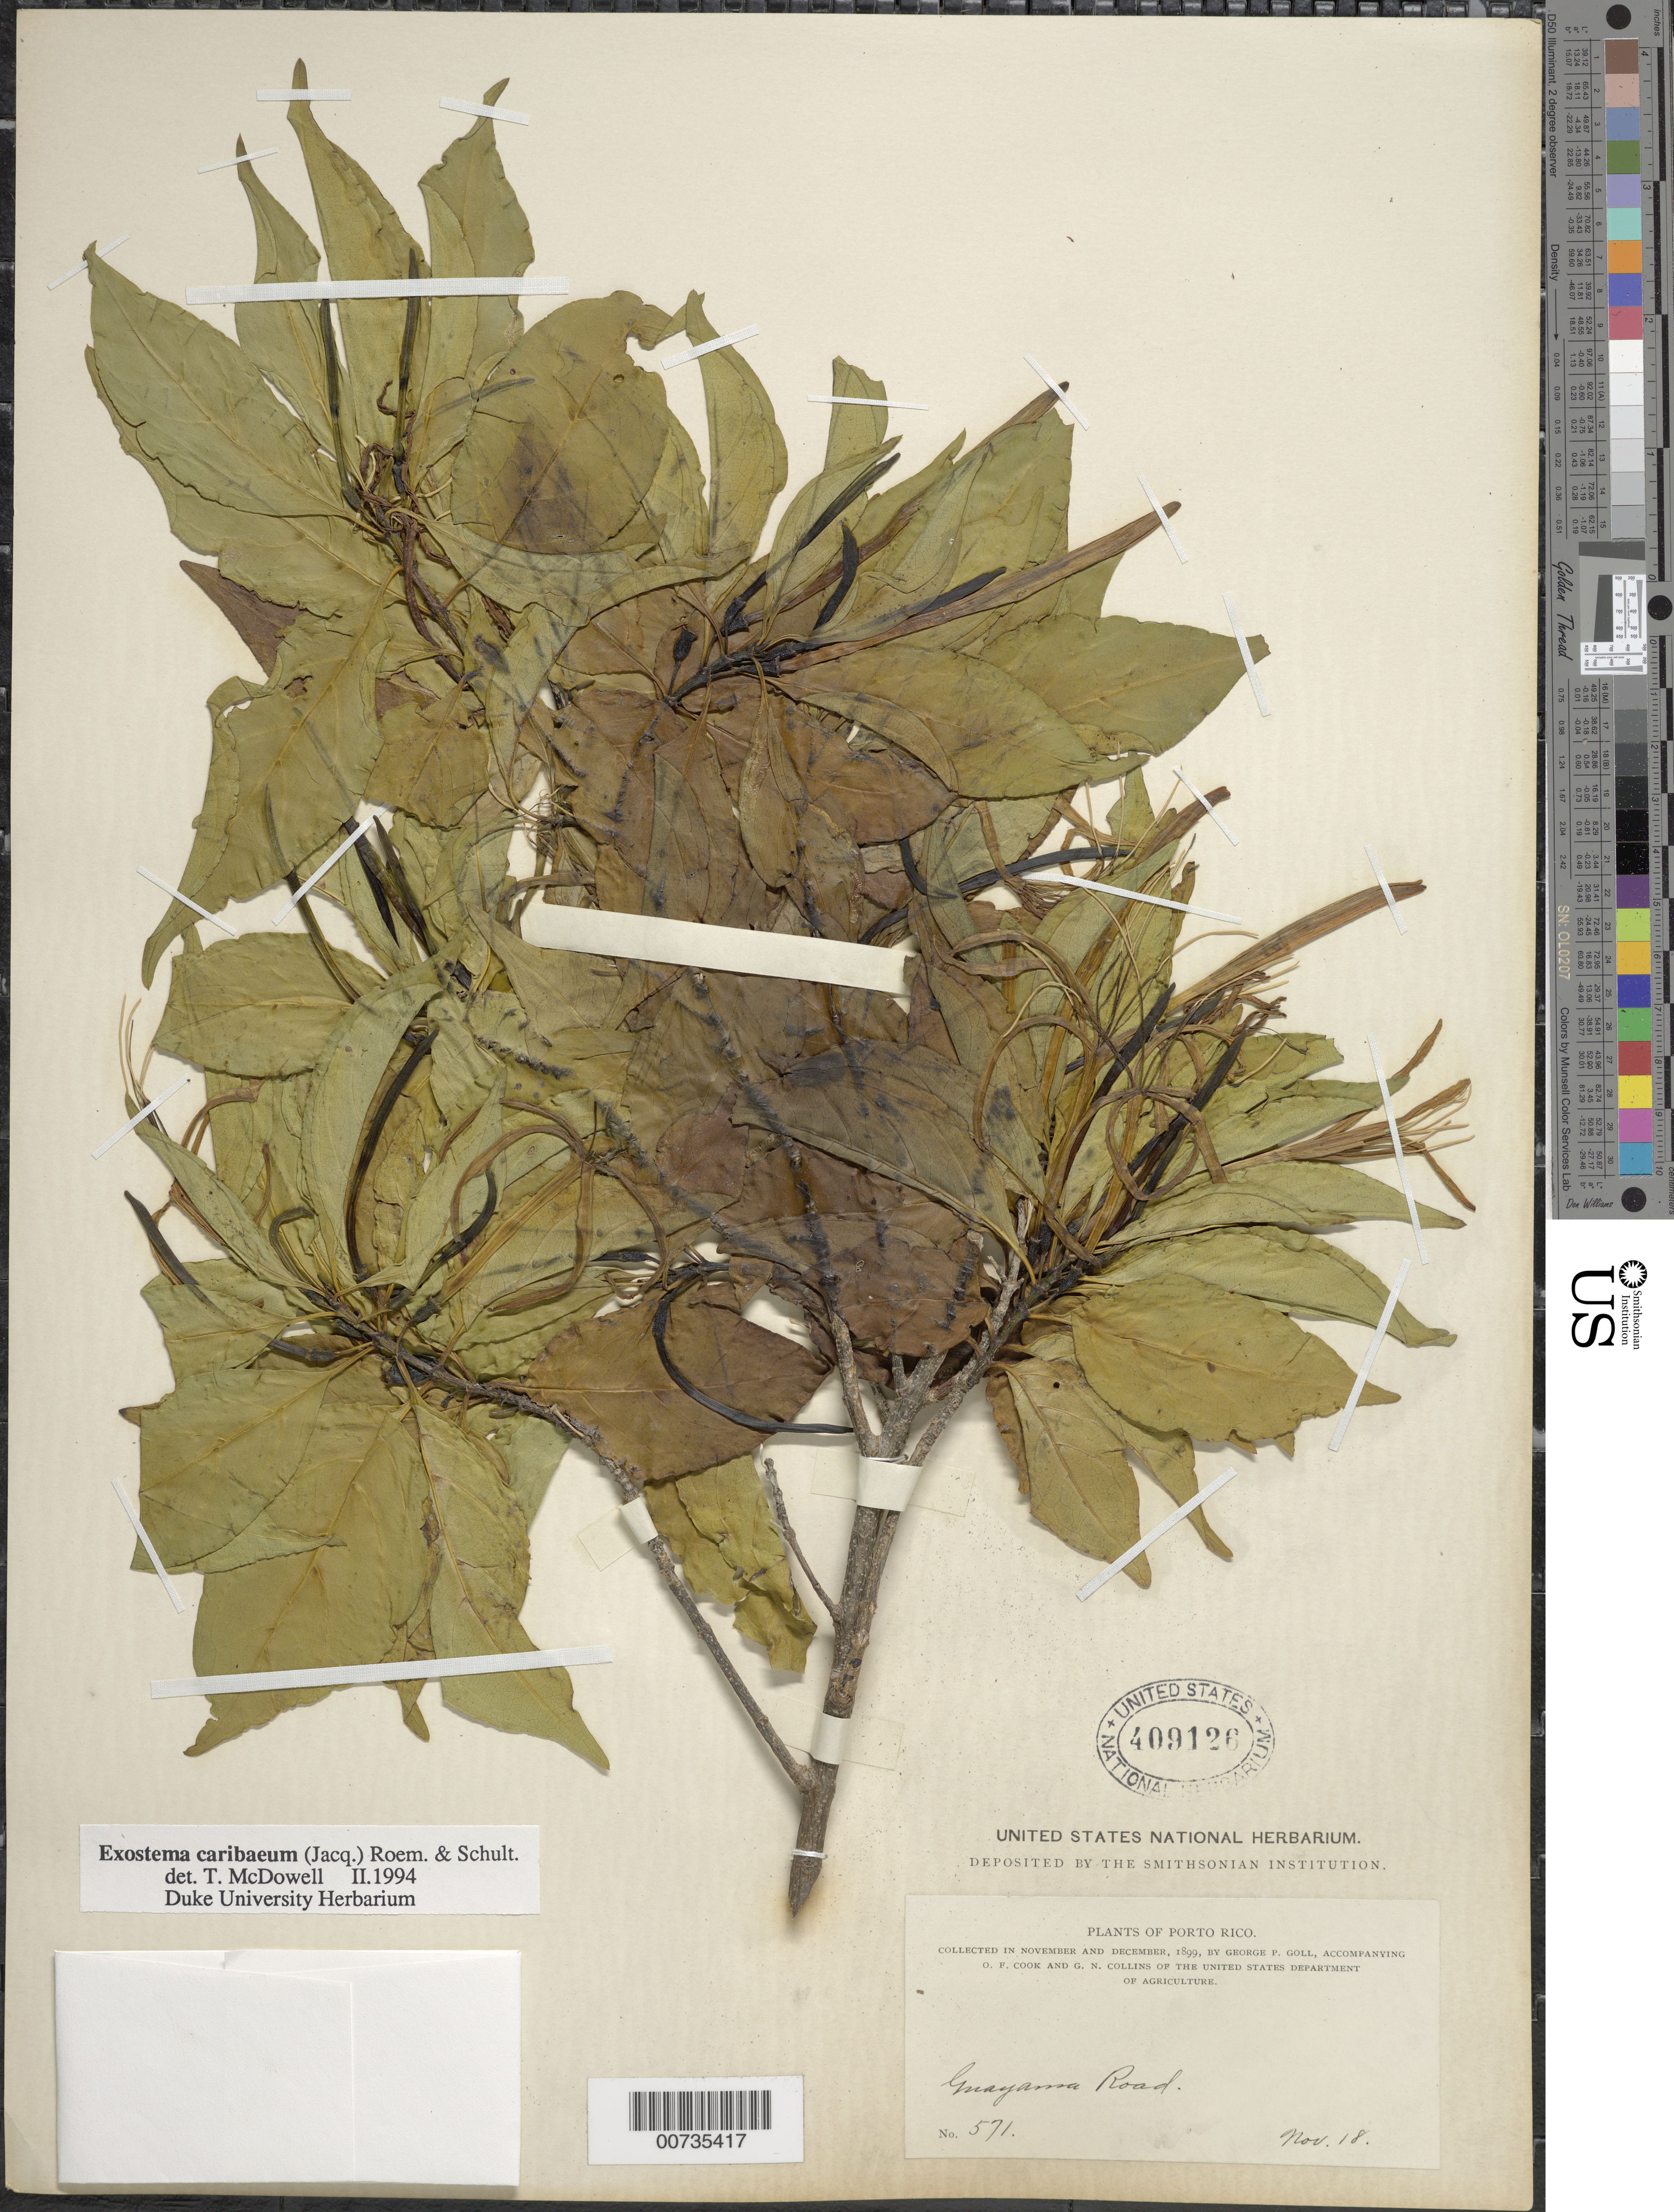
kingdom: Plantae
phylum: Tracheophyta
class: Magnoliopsida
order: Gentianales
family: Rubiaceae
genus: Exostema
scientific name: Exostema caribaeum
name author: (Jacq.) Roem. & Schult.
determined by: McDowell, T.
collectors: G. Goll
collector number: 571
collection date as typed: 18 Nov 1899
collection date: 1899-11-18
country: Puerto Rico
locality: Guayama Road.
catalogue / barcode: US 409126